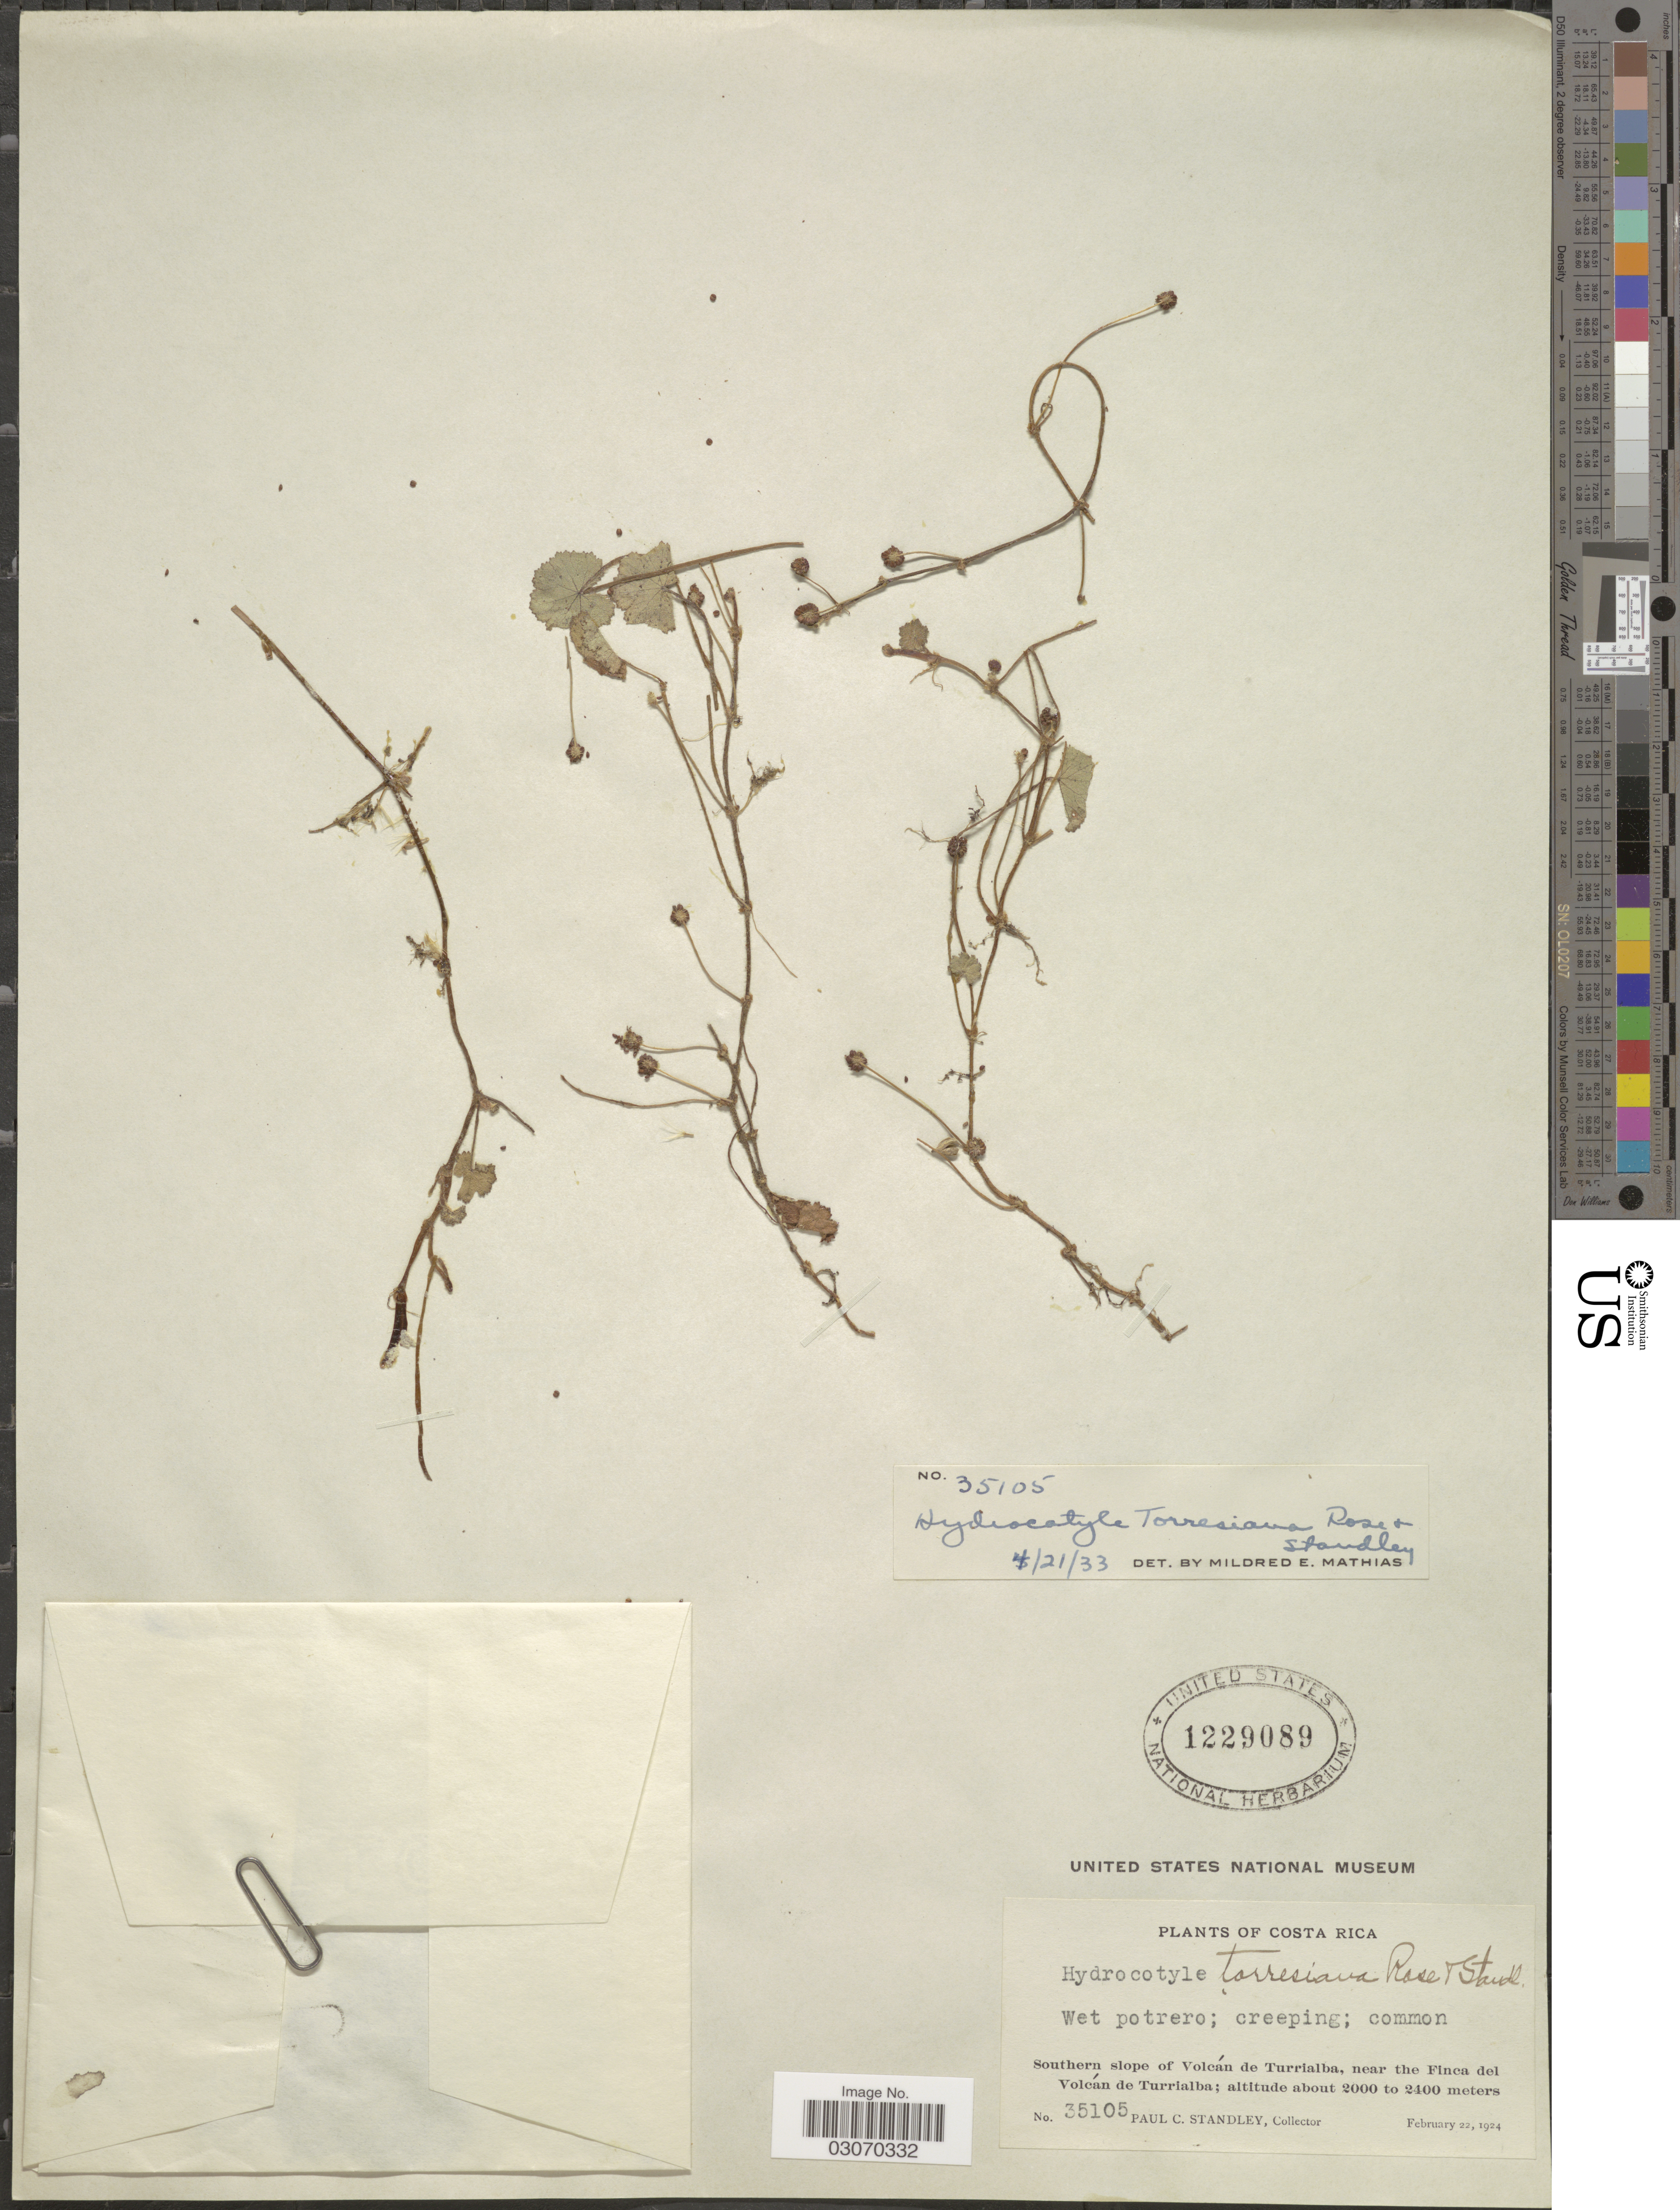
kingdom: Plantae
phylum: Tracheophyta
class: Magnoliopsida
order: Apiales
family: Araliaceae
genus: Hydrocotyle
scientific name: Hydrocotyle torresiana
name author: Rose & Standl.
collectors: P. C. Standley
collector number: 35105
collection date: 1924-02-22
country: Costa Rica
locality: Southern slope of Volcán de Turrialba, near the Finca del Volcán de Turrialba.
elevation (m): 2000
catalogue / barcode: US 1229089